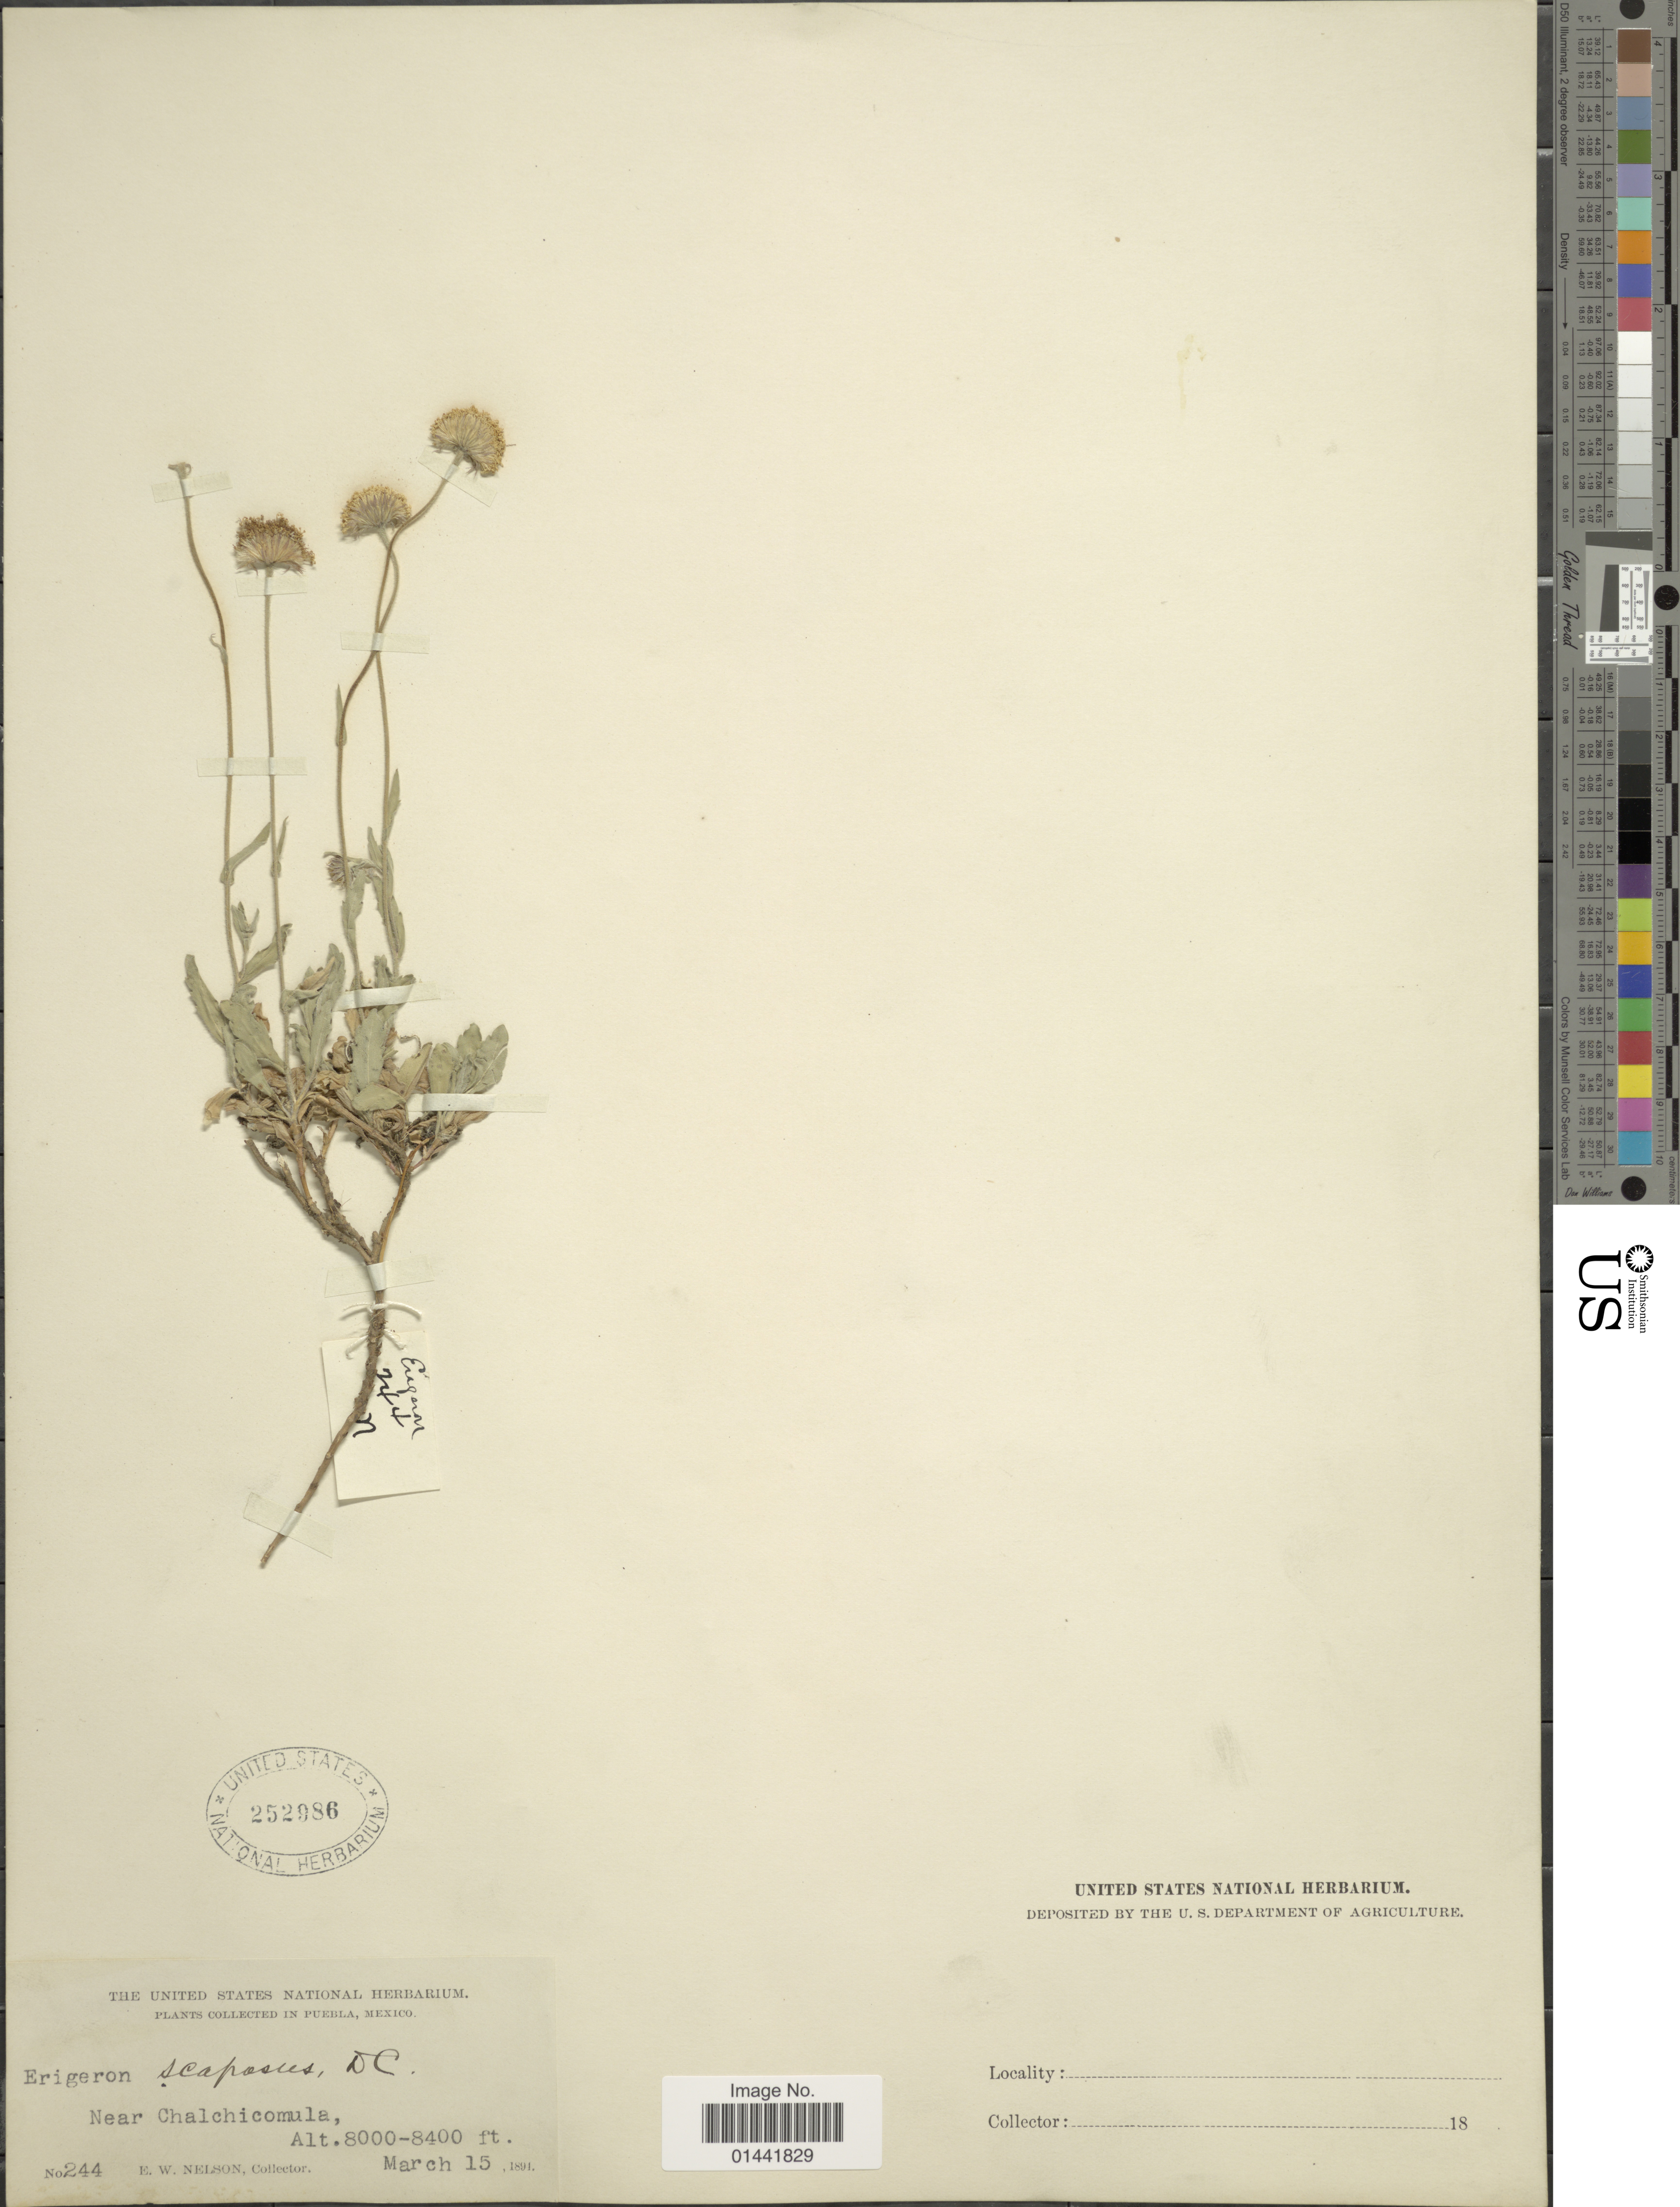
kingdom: Plantae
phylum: Tracheophyta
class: Magnoliopsida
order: Asterales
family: Asteraceae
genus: Erigeron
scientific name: Erigeron scaposus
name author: DC.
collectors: E. W. Nelson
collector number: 244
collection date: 1894-03-15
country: Mexico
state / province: Puebla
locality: Near Chalcicomula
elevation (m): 2438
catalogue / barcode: US 252986